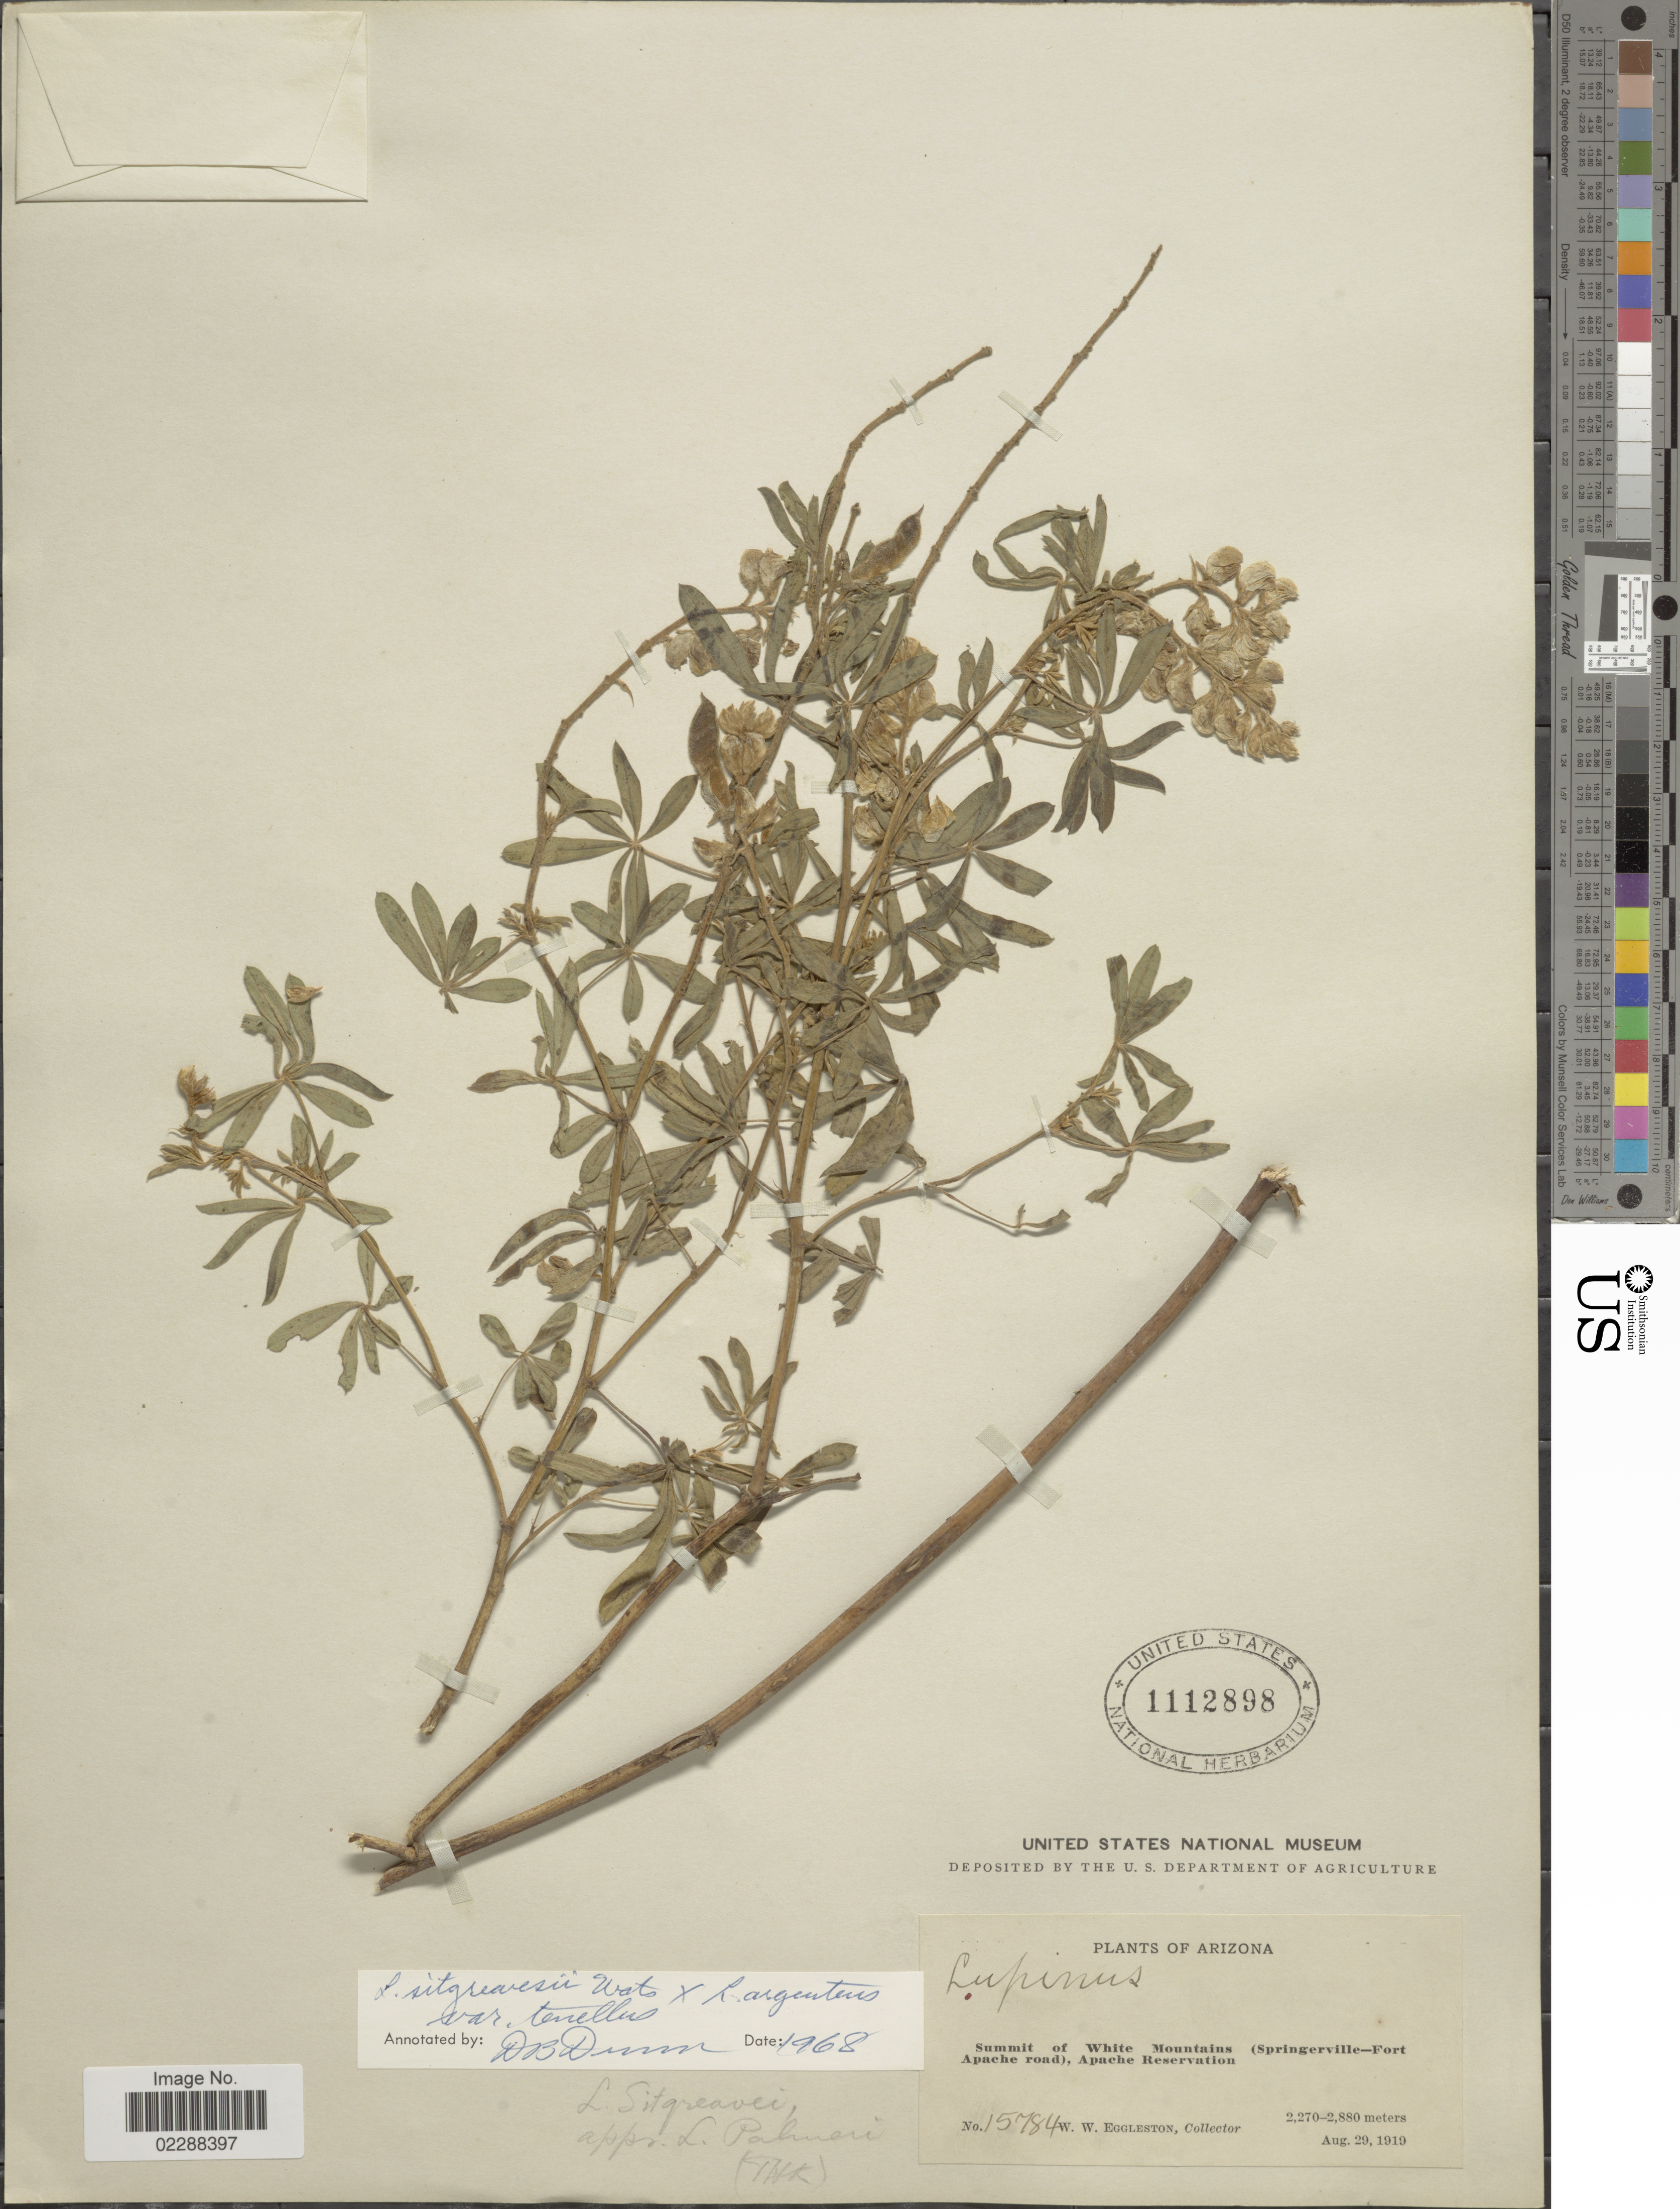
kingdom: Plantae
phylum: Tracheophyta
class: Magnoliopsida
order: Fabales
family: Fabaceae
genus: Lupinus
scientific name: Lupinus sp.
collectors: W. W. Eggleston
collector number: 15784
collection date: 1919-08-29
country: United States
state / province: Arizona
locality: Summit of White Mountains (Springerville-Fort Apache road), Apache Reservation)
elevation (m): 2270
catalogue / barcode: US 1112898